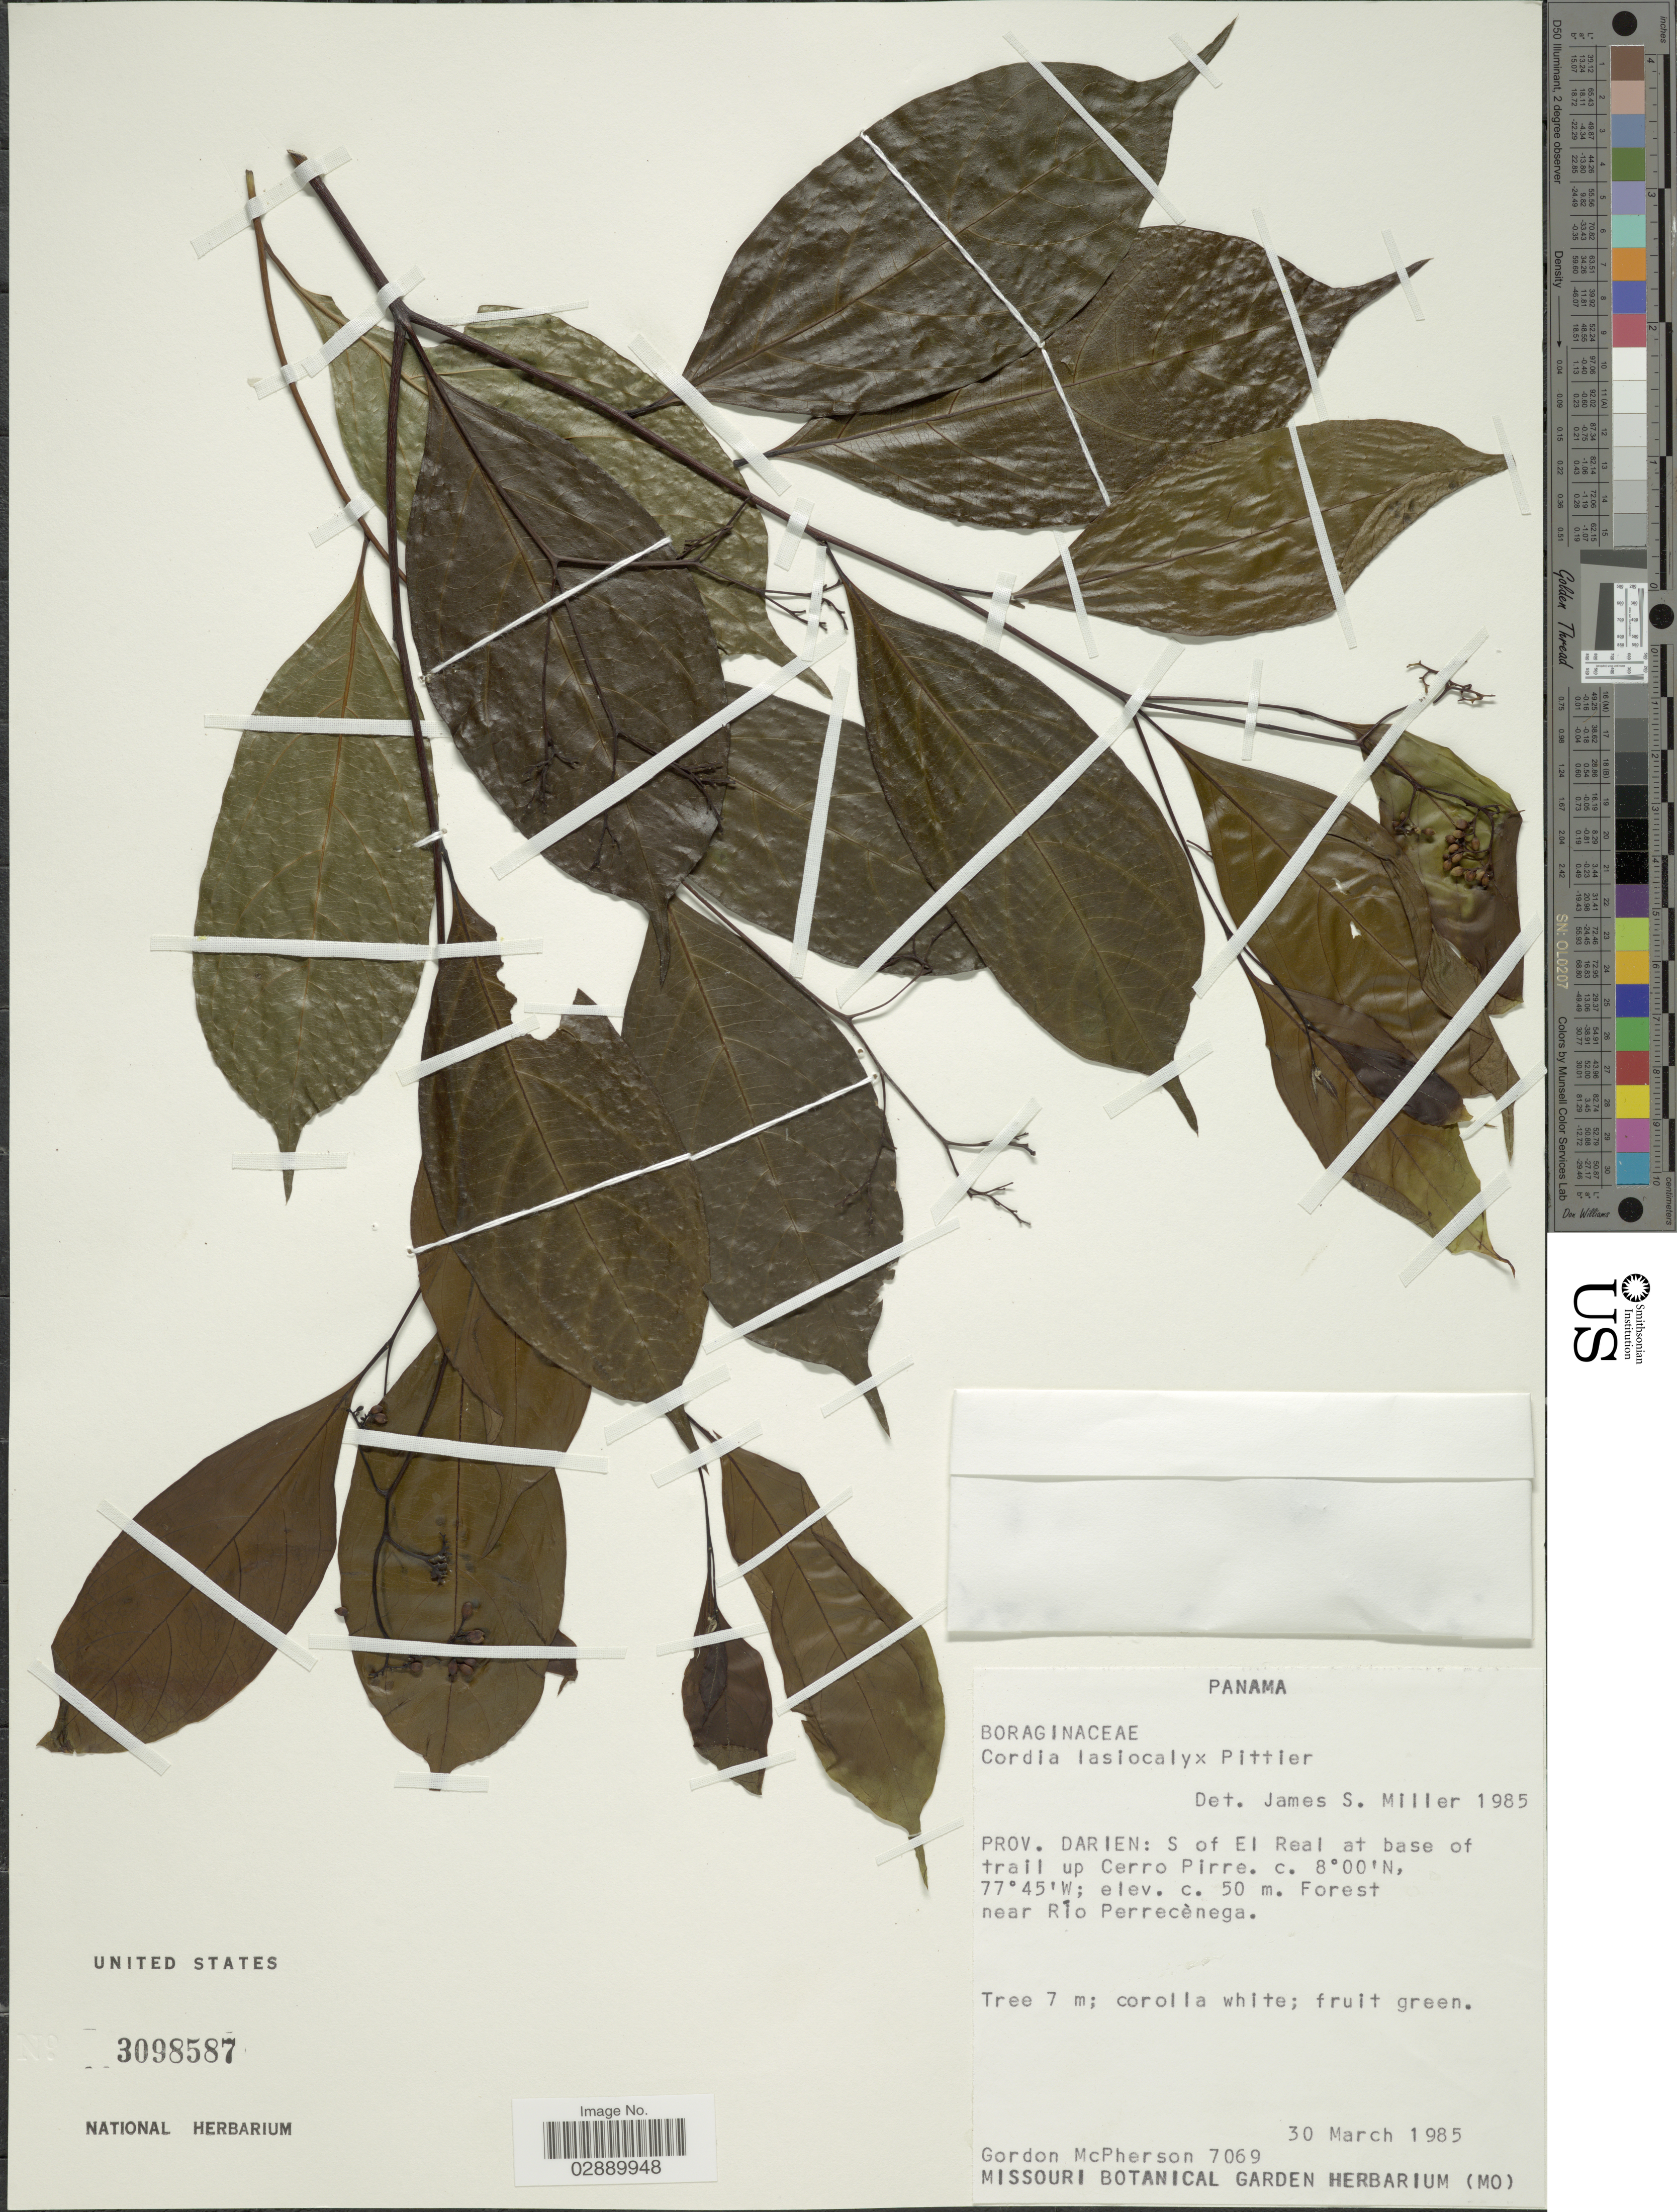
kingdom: Plantae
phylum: Tracheophyta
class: Magnoliopsida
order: Boraginales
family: Cordiaceae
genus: Cordia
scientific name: Cordia lasiocalyx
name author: Pittier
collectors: G. McPherson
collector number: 7069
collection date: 1985-03-30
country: Panama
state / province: Darién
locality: Prov. Darien: S of El Real at base of trail up Cerro Pirre. Forest near Río Perrecènega.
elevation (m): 50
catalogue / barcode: US 3098587